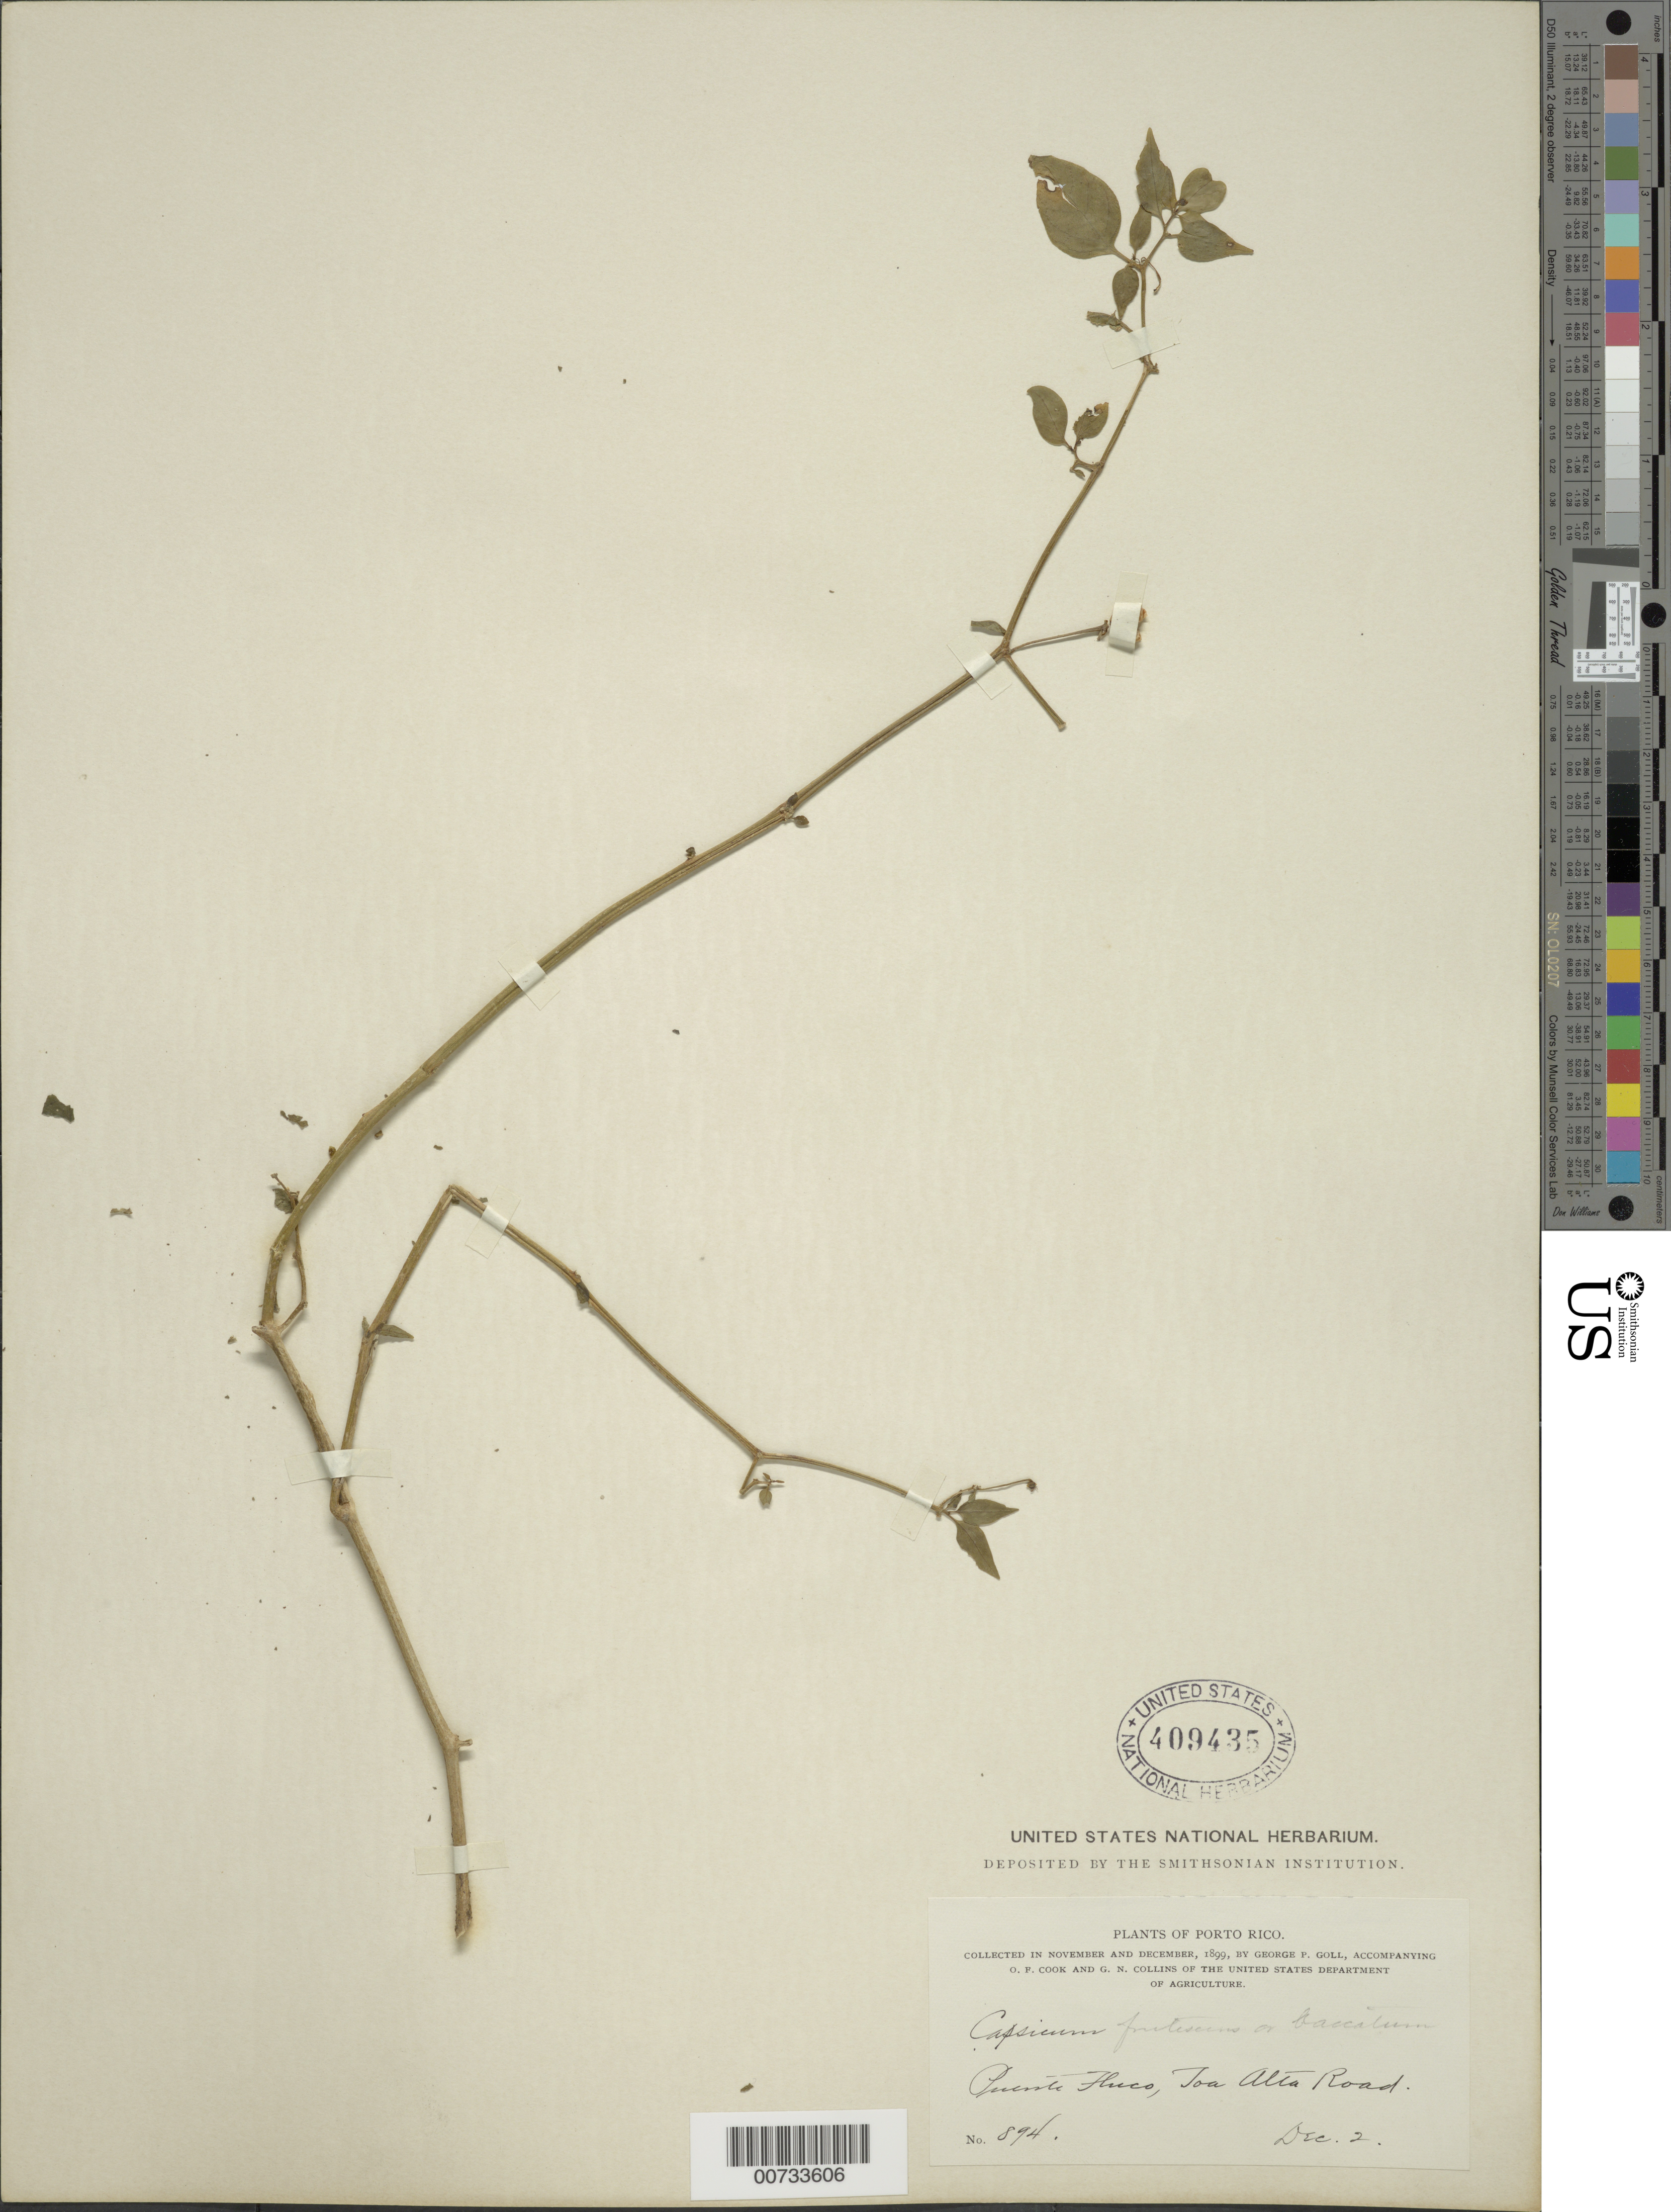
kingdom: Plantae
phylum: Tracheophyta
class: Magnoliopsida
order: Solanales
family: Solanaceae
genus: Capsicum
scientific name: Capsicum frutescens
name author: L.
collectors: G. Goll, O. F. Cook & G. N. Collins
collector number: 894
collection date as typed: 02 Dec 1899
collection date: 1899-12-02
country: Puerto Rico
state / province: Toa Alta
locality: Punta Fluco, Toa Alta Road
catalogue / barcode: US 409435